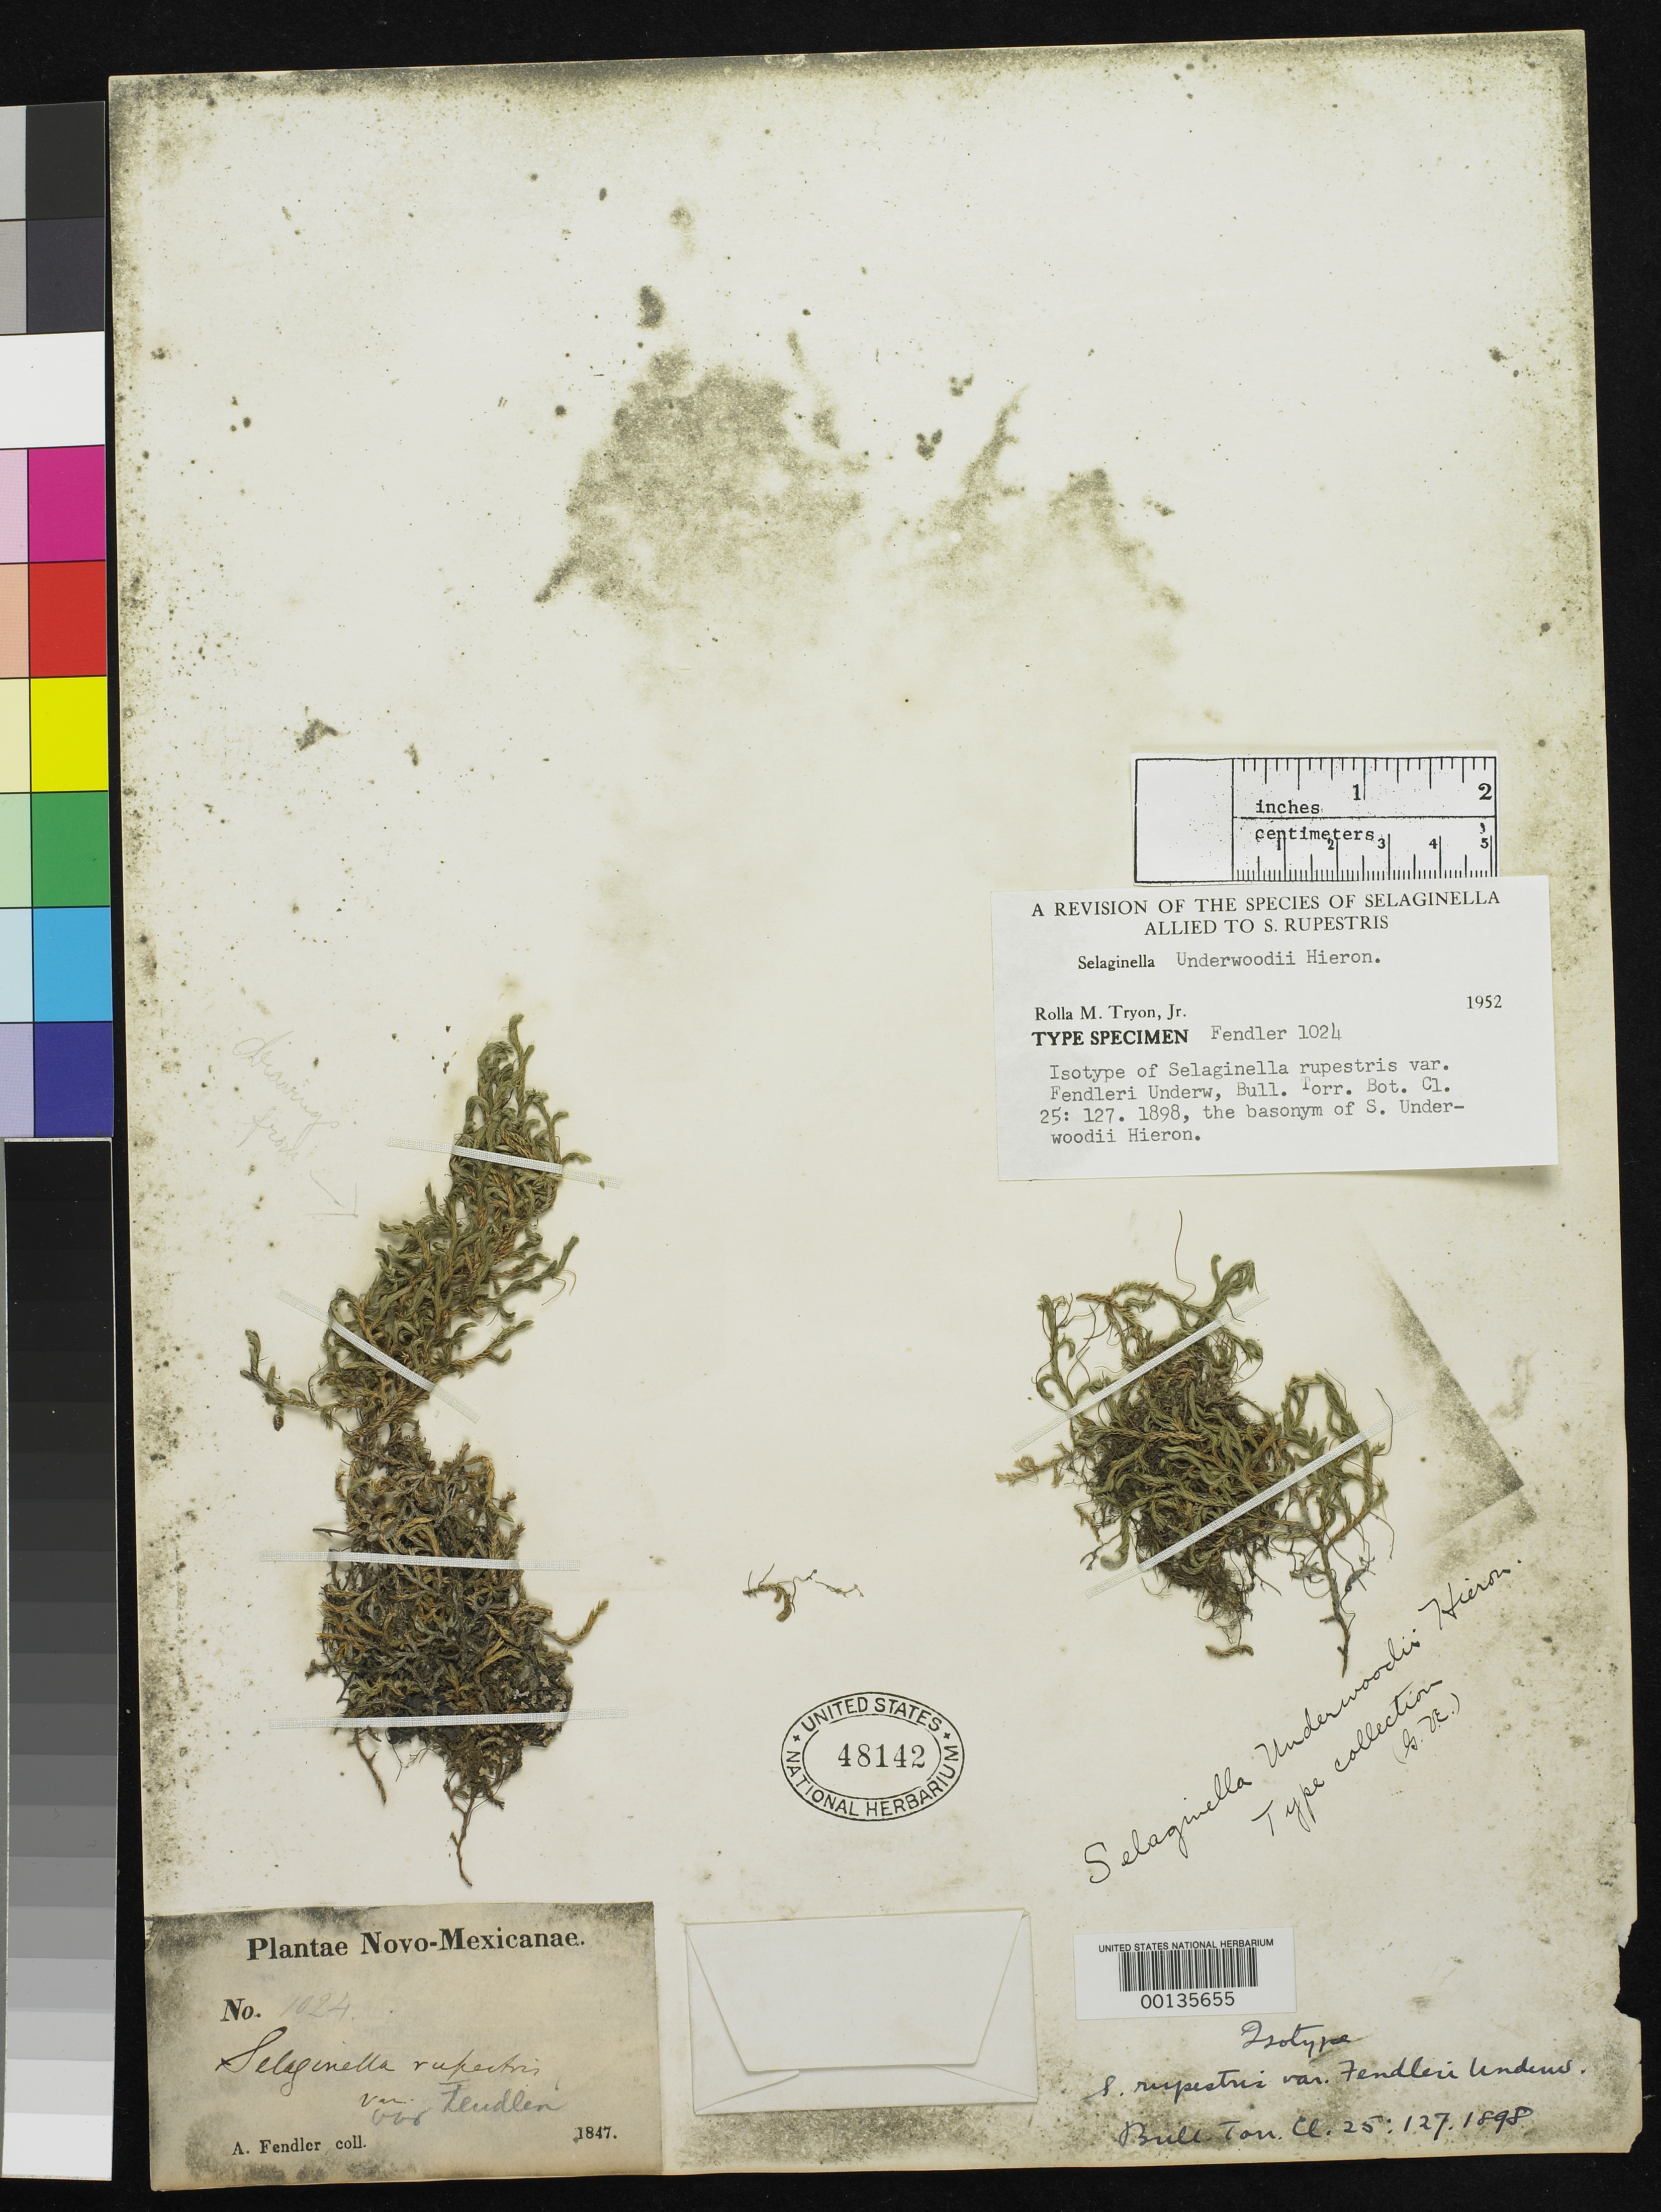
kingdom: Plantae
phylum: Tracheophyta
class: Lycopodiopsida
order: Selaginellales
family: Selaginellaceae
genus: Selaginella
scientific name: Selaginella rupestris var. fendleri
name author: Underw.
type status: Isolectotype; Isosyntype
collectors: A. Fendler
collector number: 1024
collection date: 1847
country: United States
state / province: New Mexico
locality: Novo-Mexicana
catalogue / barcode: US 48142